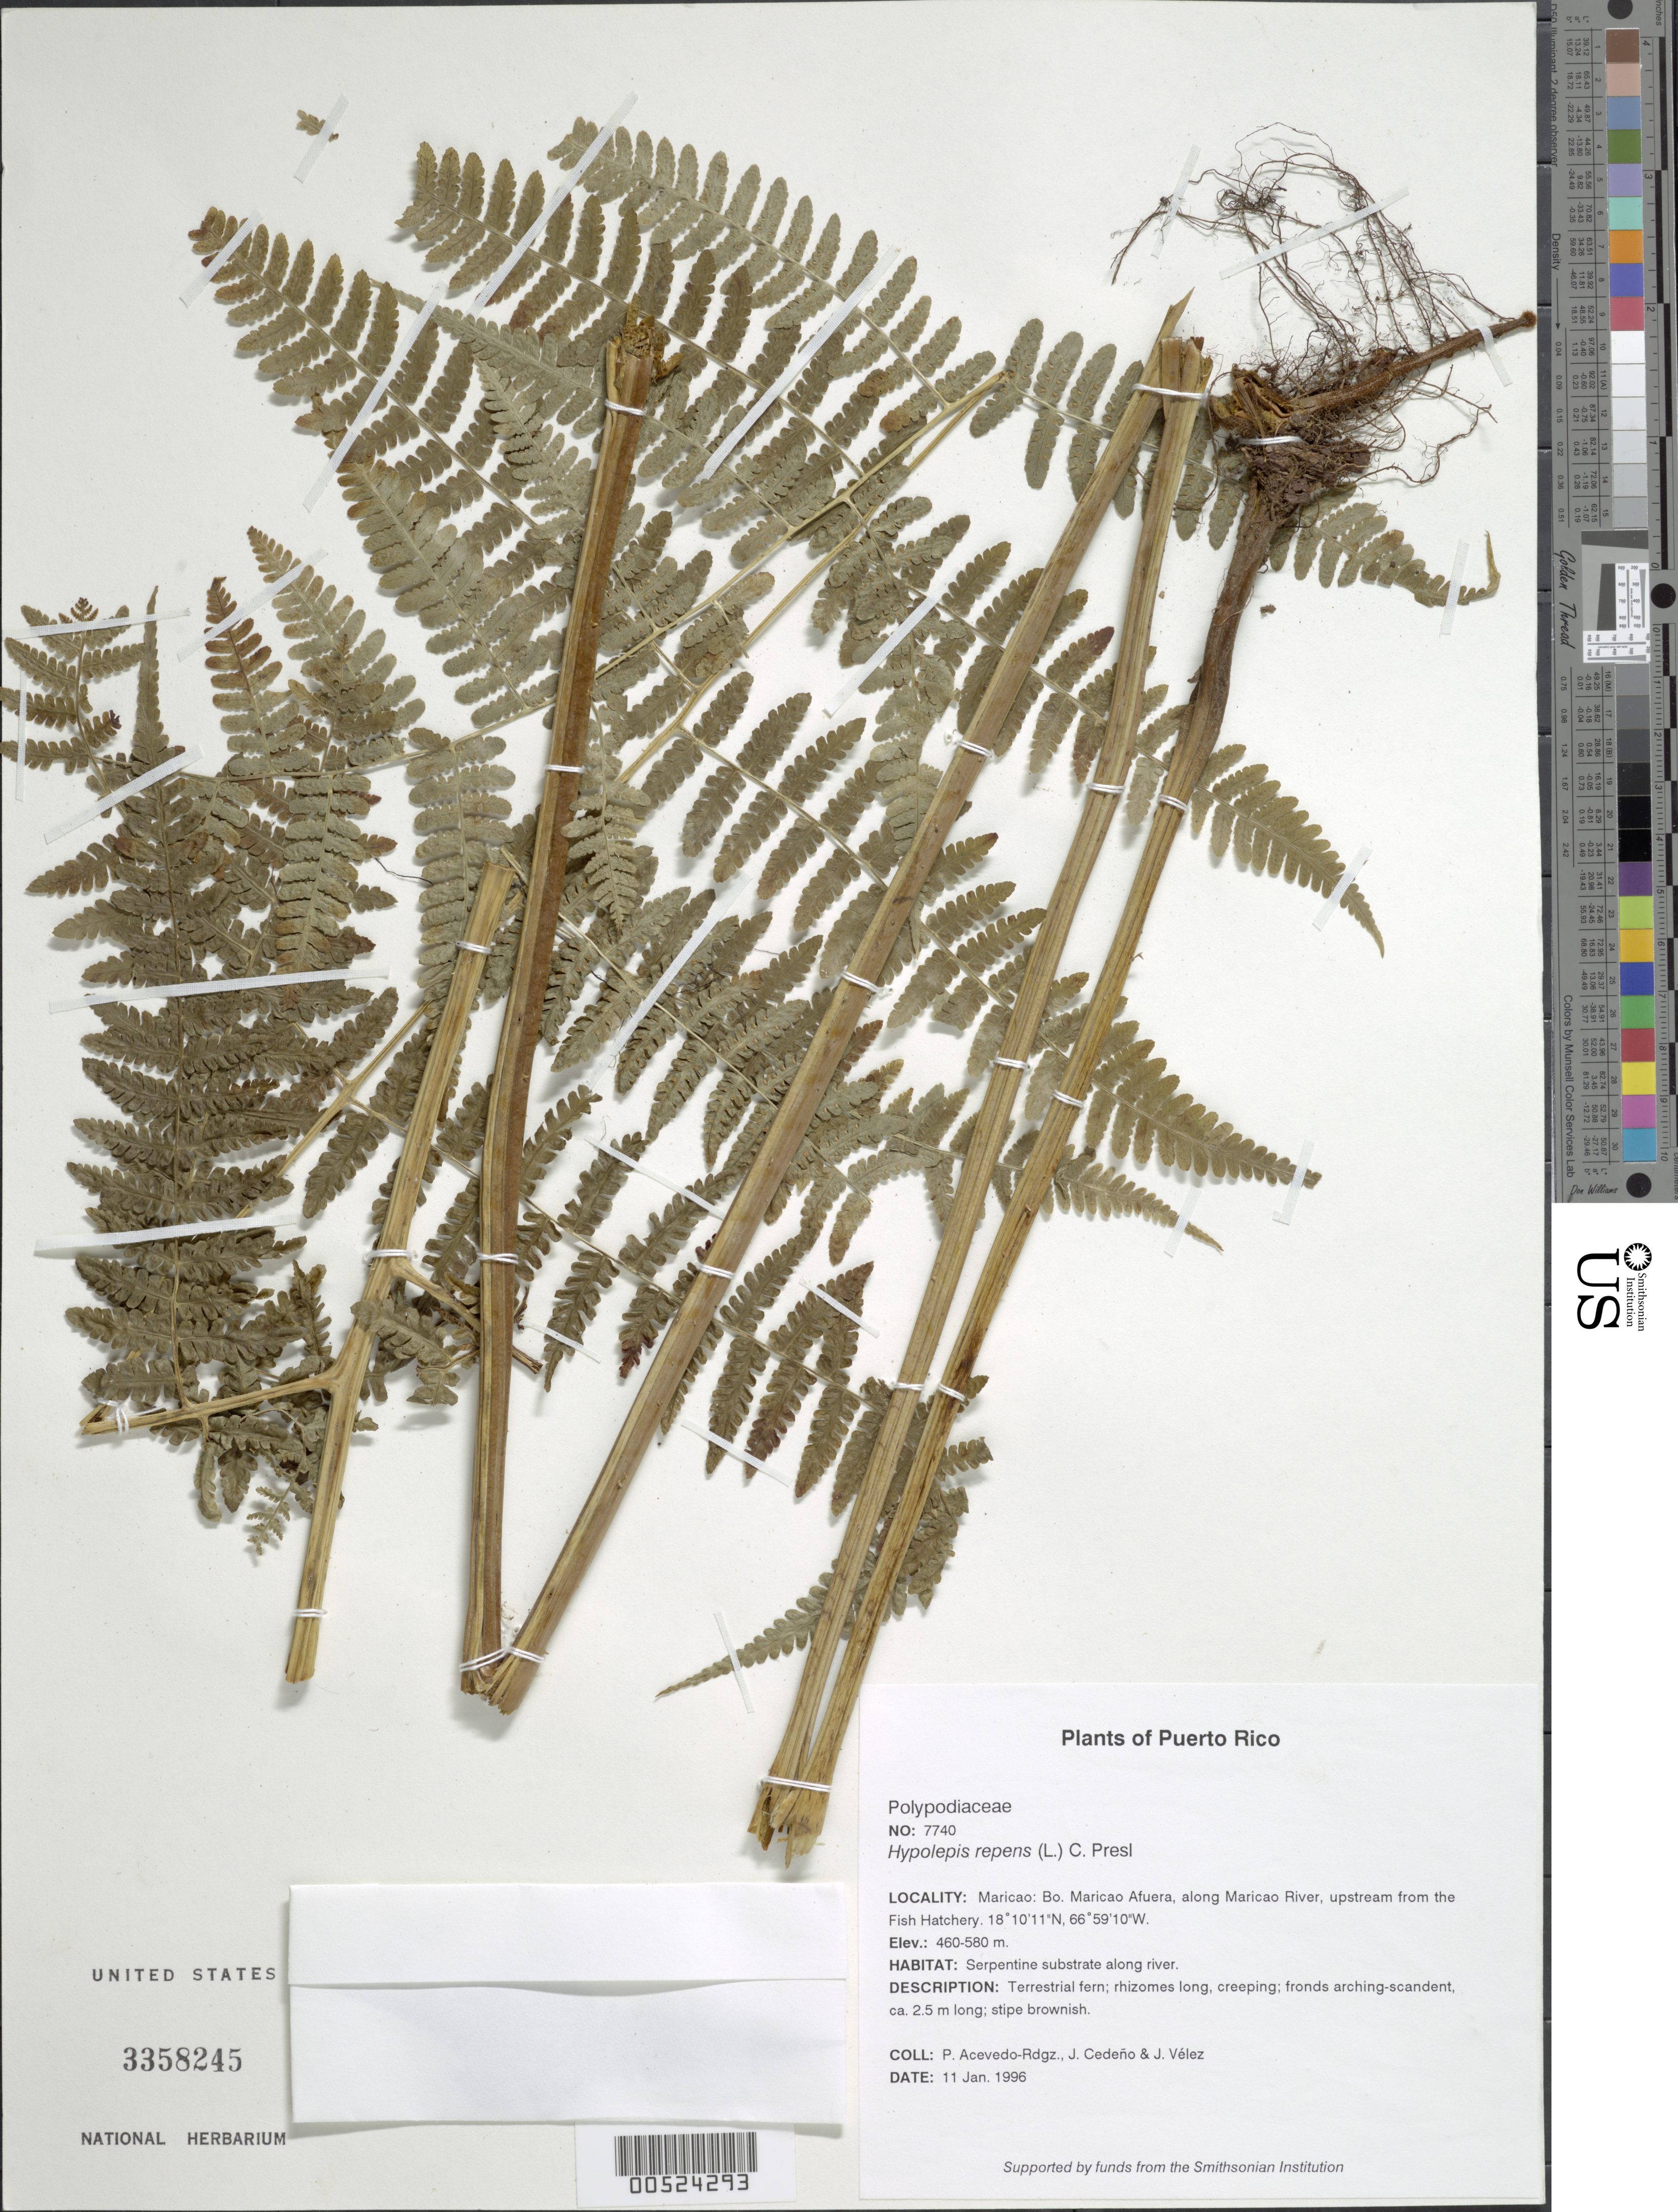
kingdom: Plantae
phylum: Tracheophyta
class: Polypodiopsida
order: Polypodiales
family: Dennstaedtiaceae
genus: Hypolepis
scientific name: Hypolepis repens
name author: (L.) C. Presl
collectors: P. Acevedo-Rodr., J. A. Cedeño M. & J. Vélez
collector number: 7740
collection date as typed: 11 Jan 1996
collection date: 1996-01-11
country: Puerto Rico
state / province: Maricao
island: Puerto Rico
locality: Maricao: Bo. Maricao Afuera, along Maricao River, upstream from the Fish Hatchery.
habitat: Serpentine substrate along river.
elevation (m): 460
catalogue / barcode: US 3358245